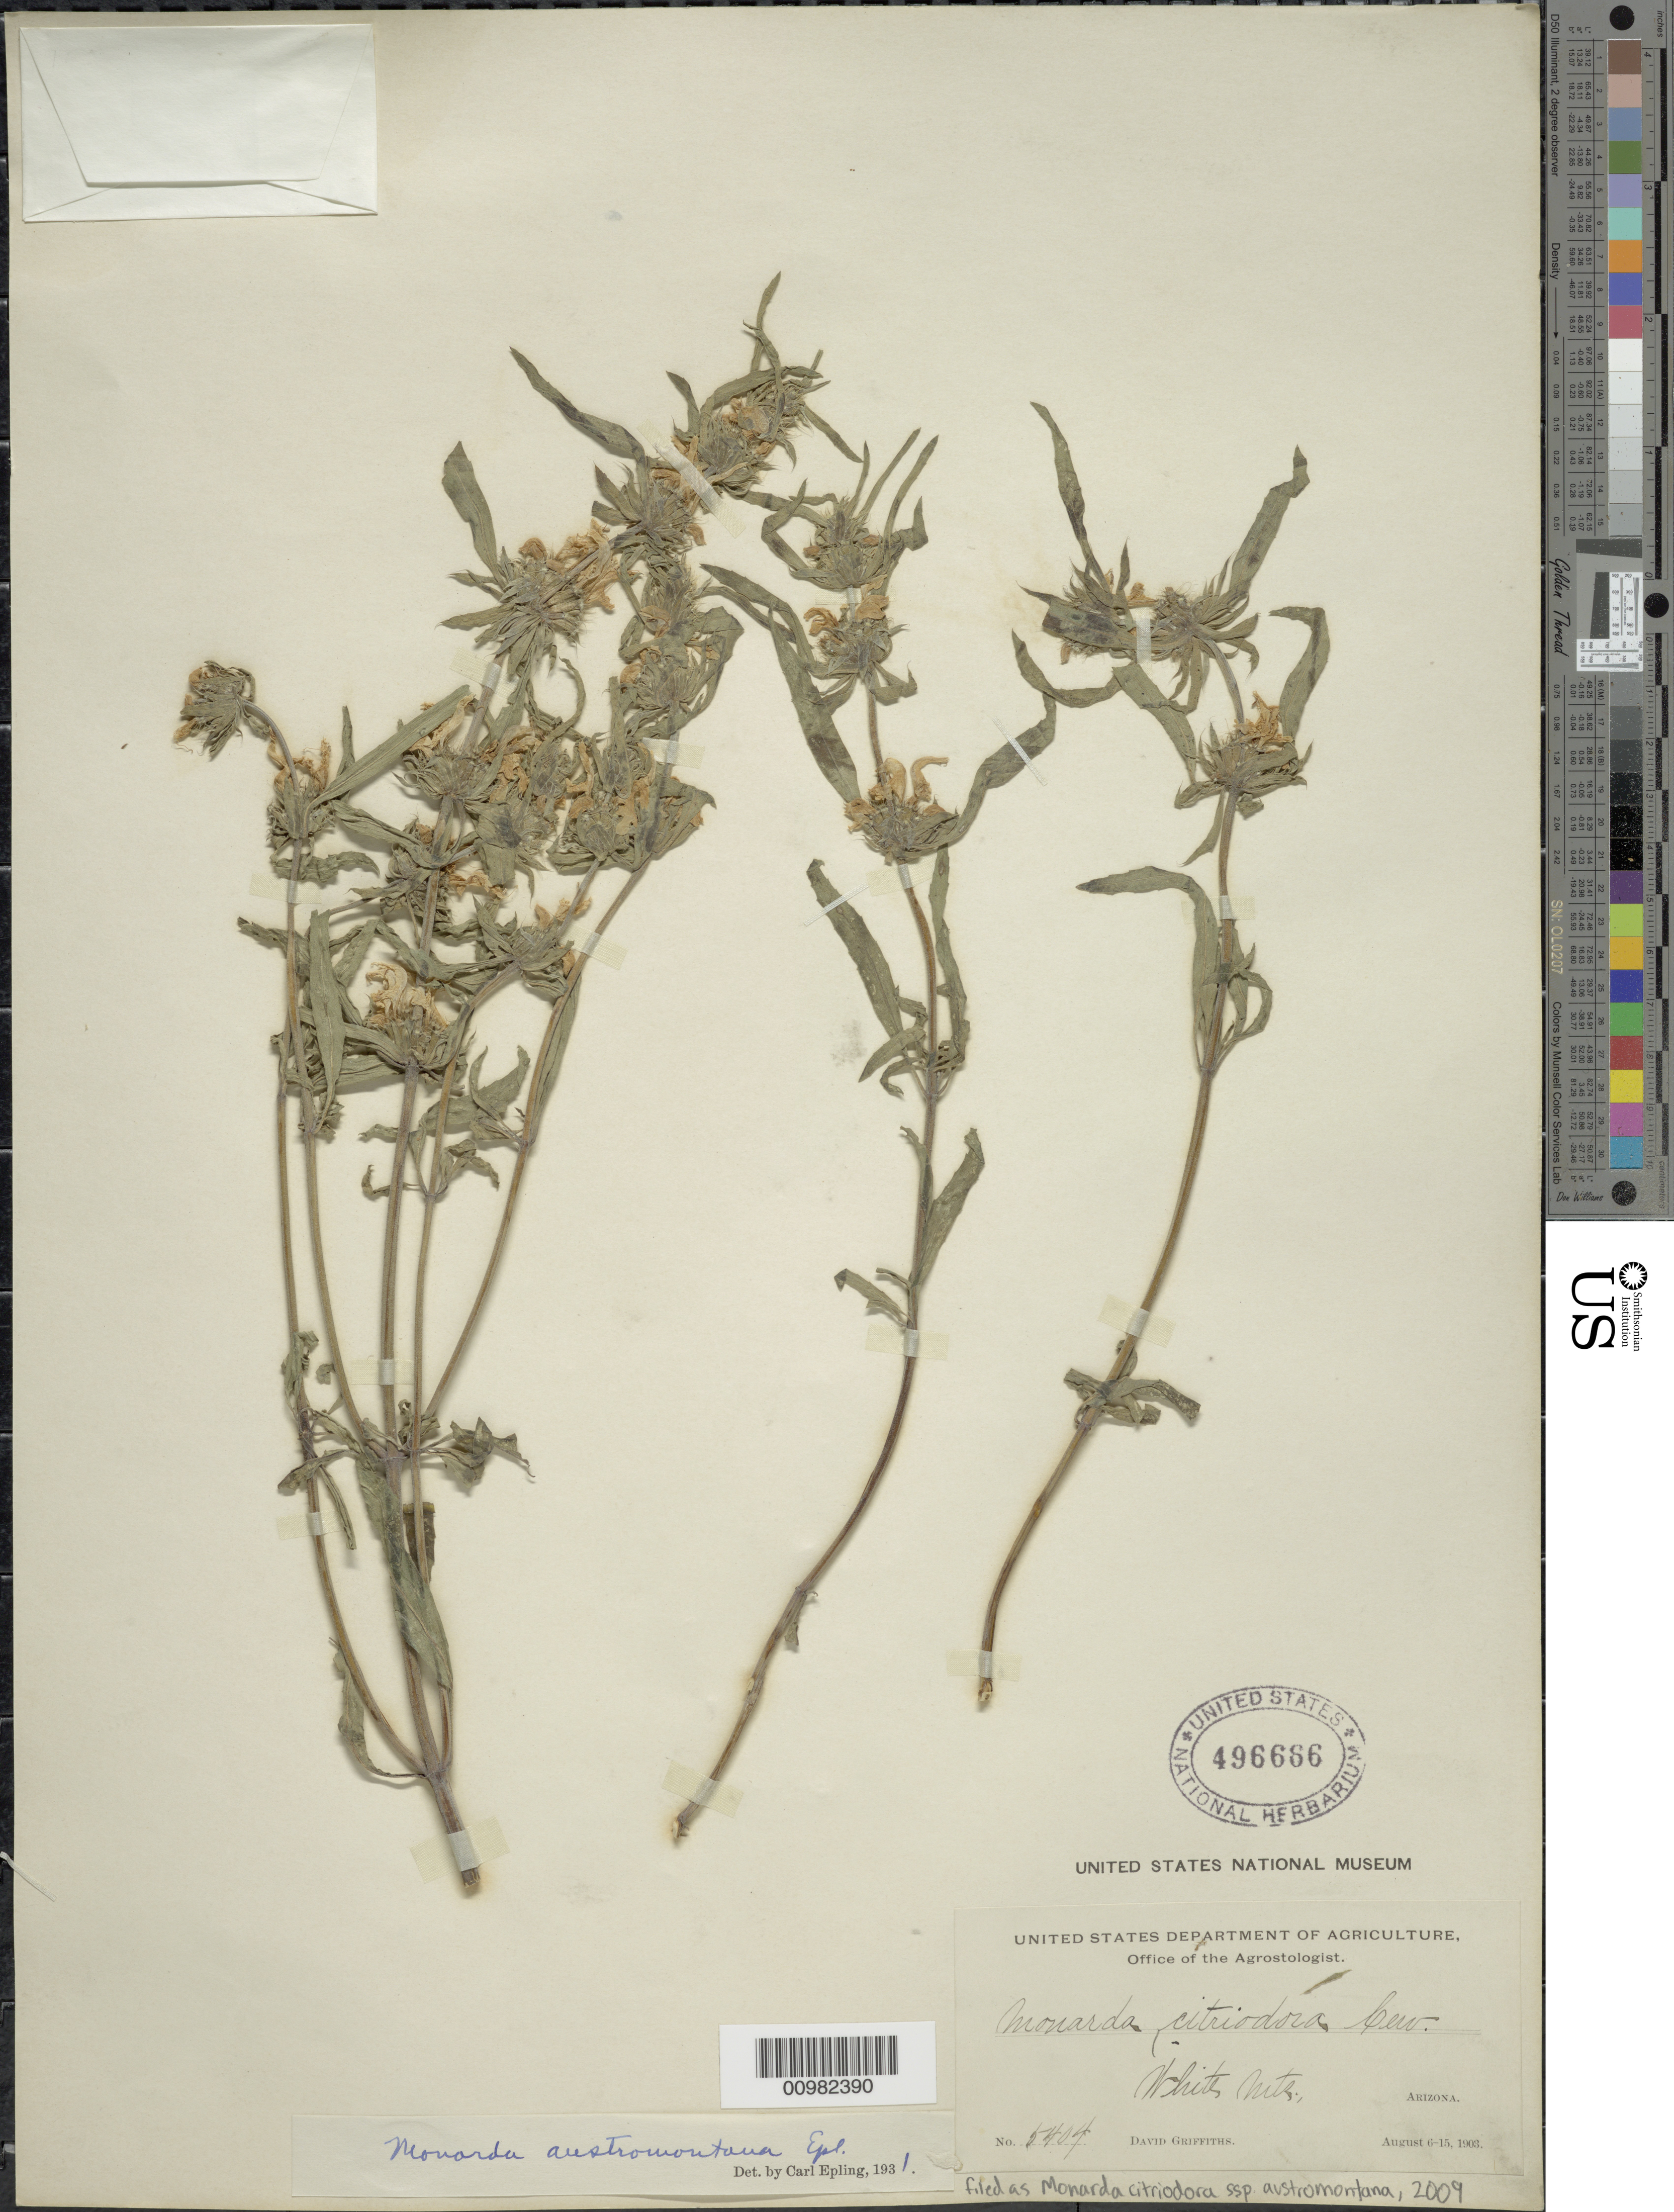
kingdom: Plantae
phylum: Tracheophyta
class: Magnoliopsida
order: Lamiales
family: Lamiaceae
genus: Monarda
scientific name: Monarda citriodora subsp. austromontana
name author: (Epling) Scora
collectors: D. Griffiths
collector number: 5404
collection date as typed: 06 Aug 1903 to 15 Aug 1903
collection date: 1903-08-06/1903-08-15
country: United States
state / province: Arizona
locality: White Mts.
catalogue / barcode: US 496666